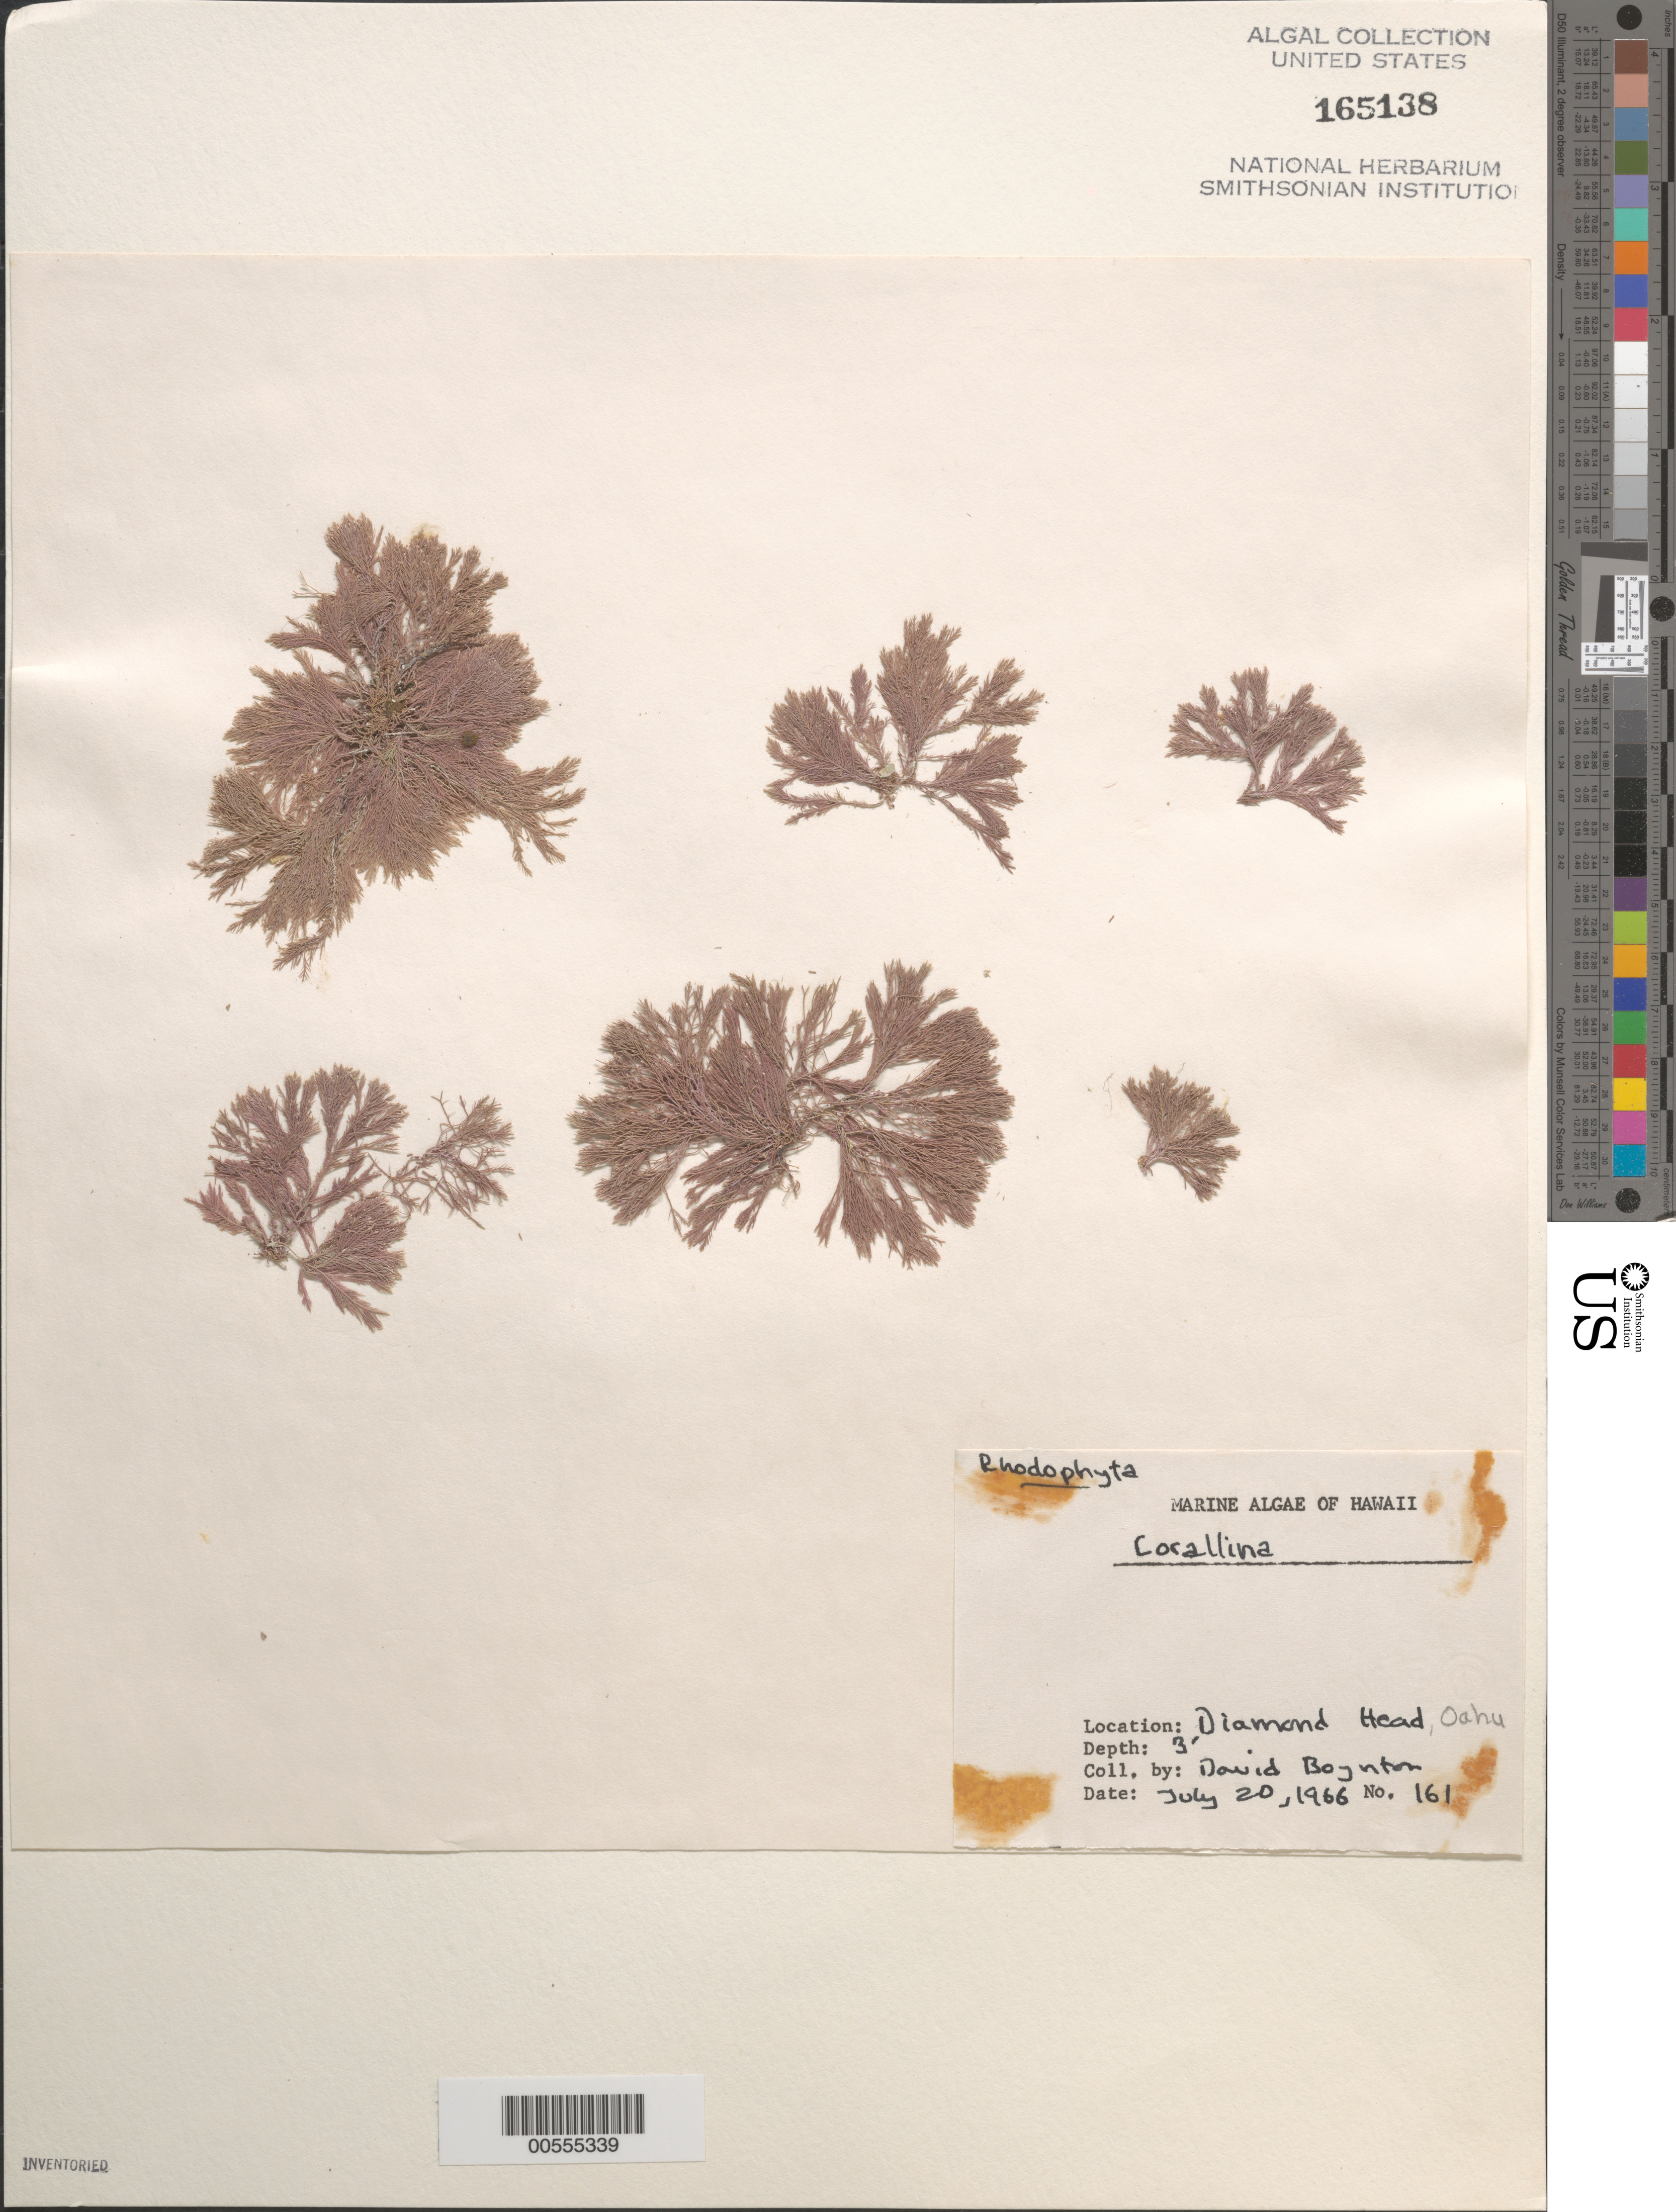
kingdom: Plantae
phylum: Rhodophyta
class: Florideophyceae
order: Corallinales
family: Corallinaceae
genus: Corallina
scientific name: Corallina sp.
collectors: D. Boynton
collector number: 161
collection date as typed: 20 Jul 1966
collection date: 1966-07-20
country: United States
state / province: Hawaii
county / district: Honolulu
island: Oahu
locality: Diamond Head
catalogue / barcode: US 165138